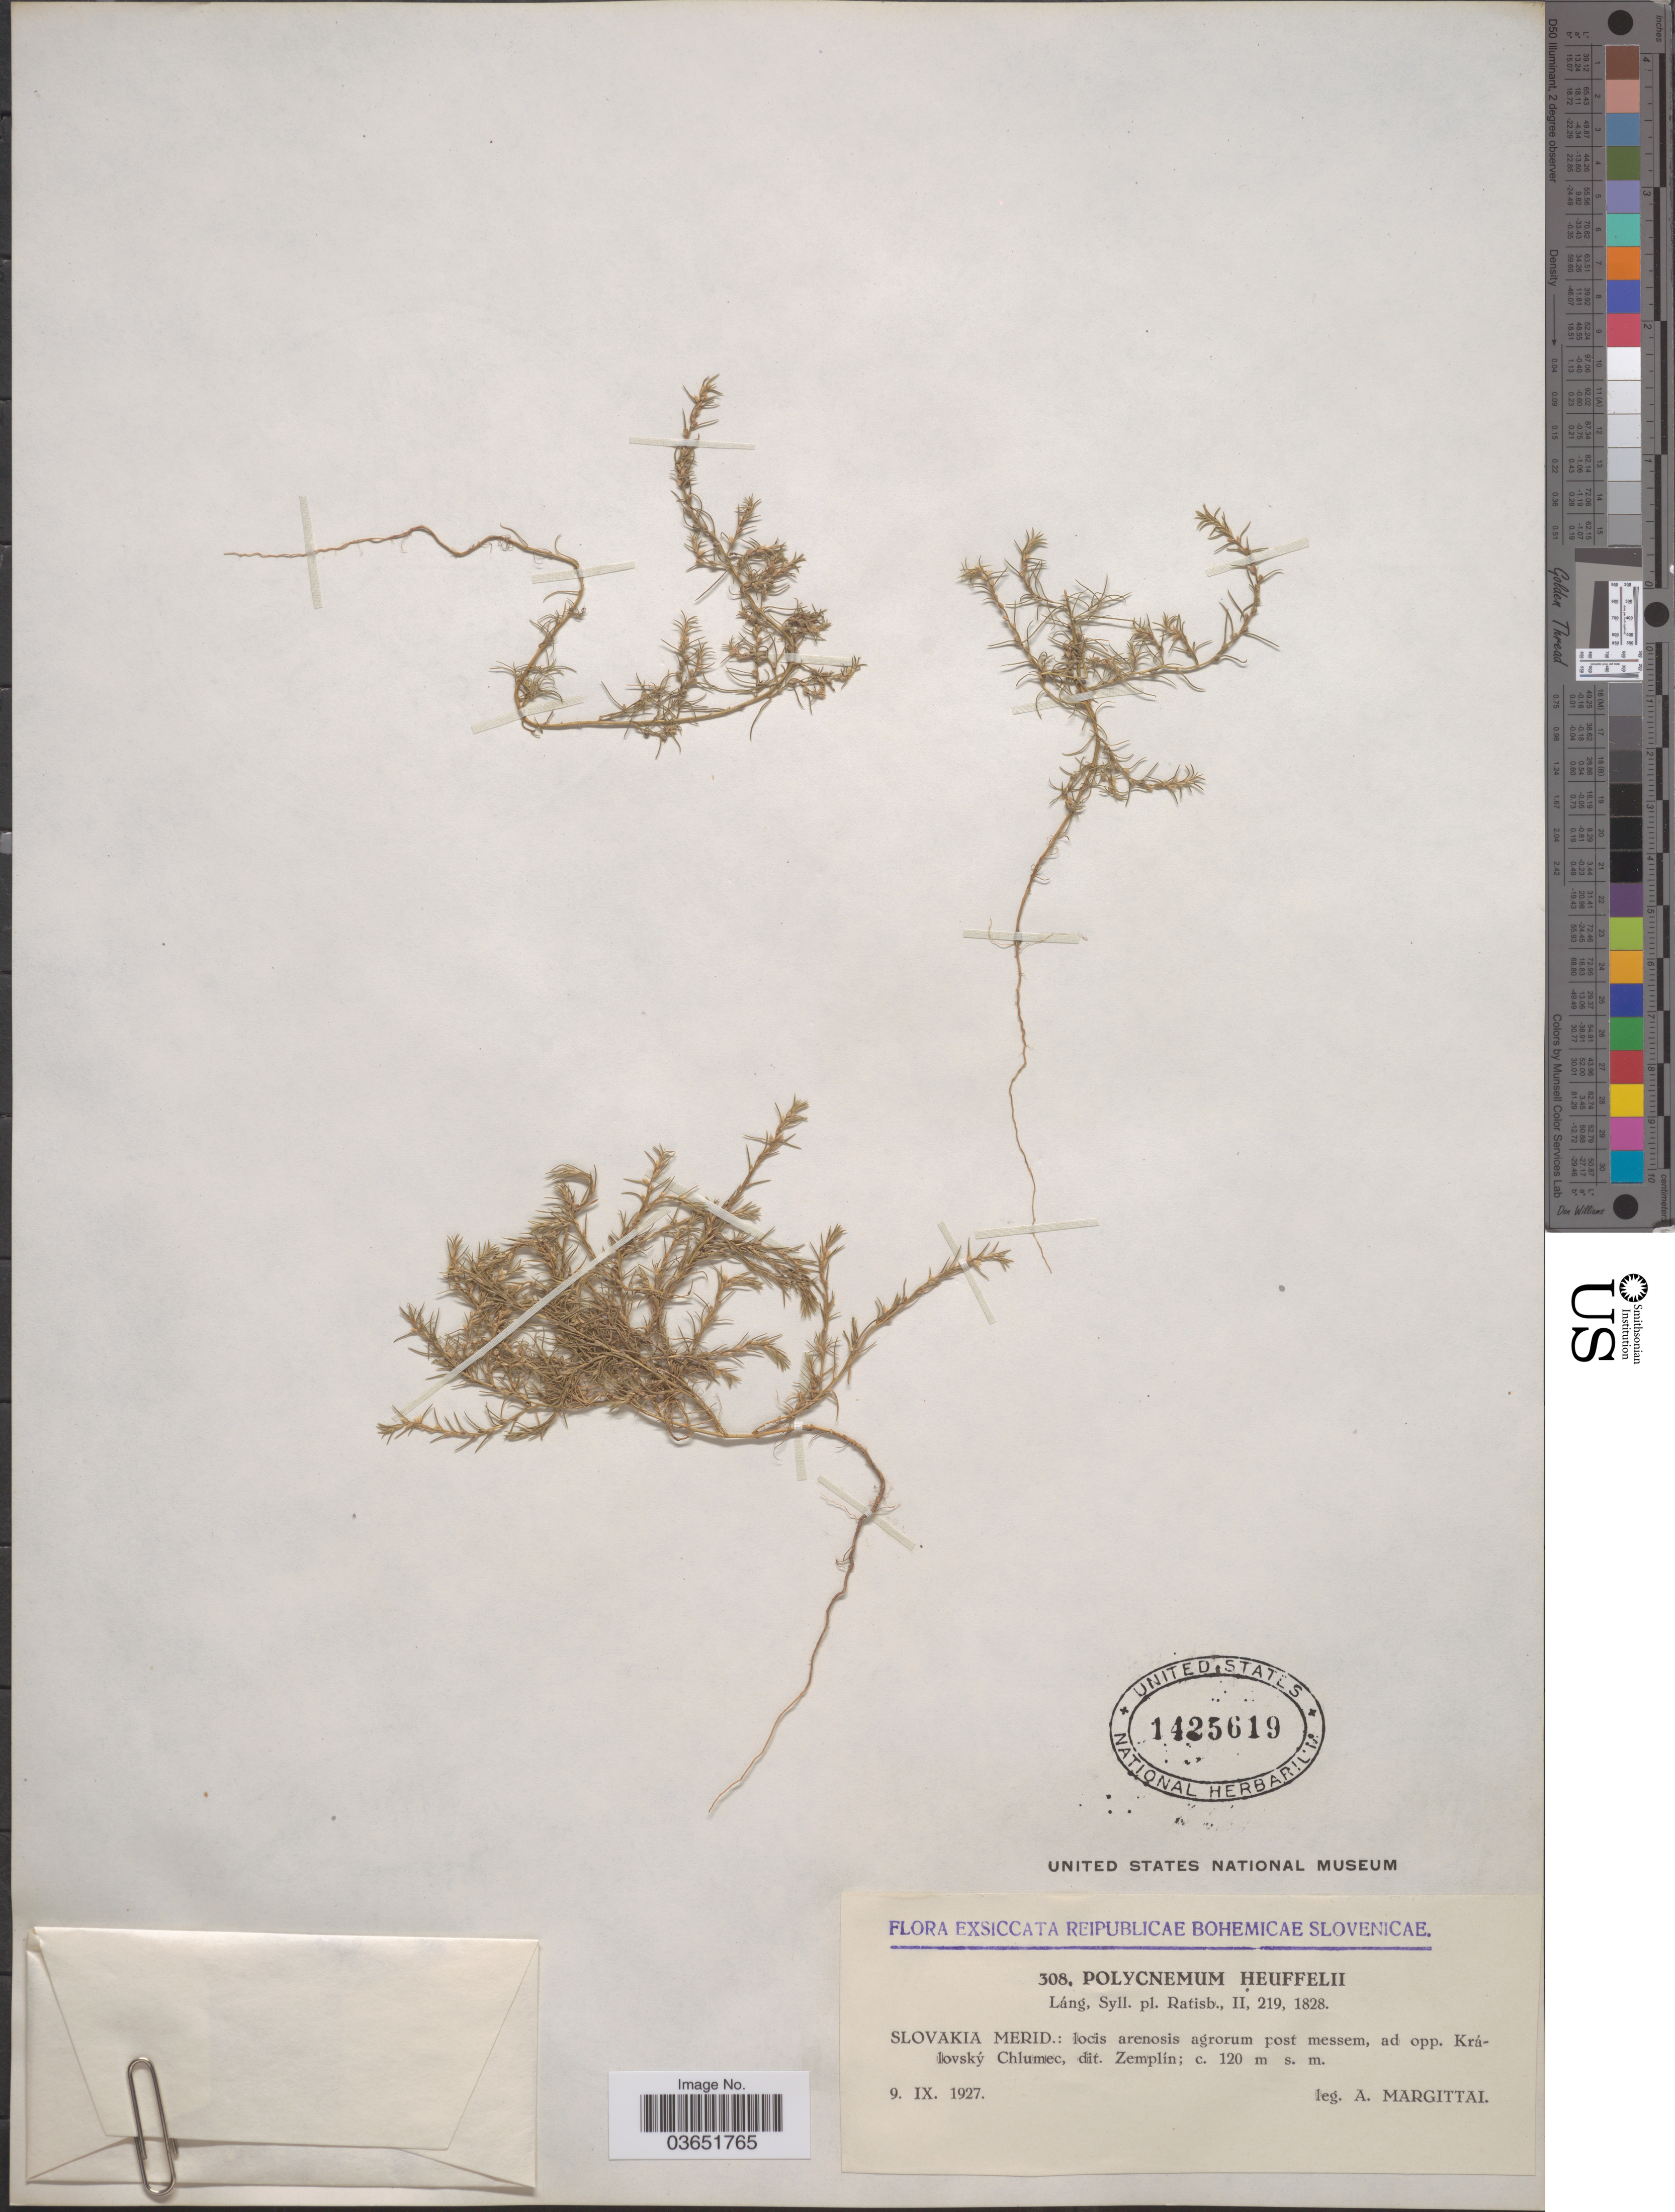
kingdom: Plantae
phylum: Tracheophyta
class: Magnoliopsida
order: Caryophyllales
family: Amaranthaceae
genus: Polycnemum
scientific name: Polycnemum heuffelii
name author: Láng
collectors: A. Margittai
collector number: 308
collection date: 1927-09-09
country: Slovakia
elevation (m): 120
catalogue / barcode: US 1425619